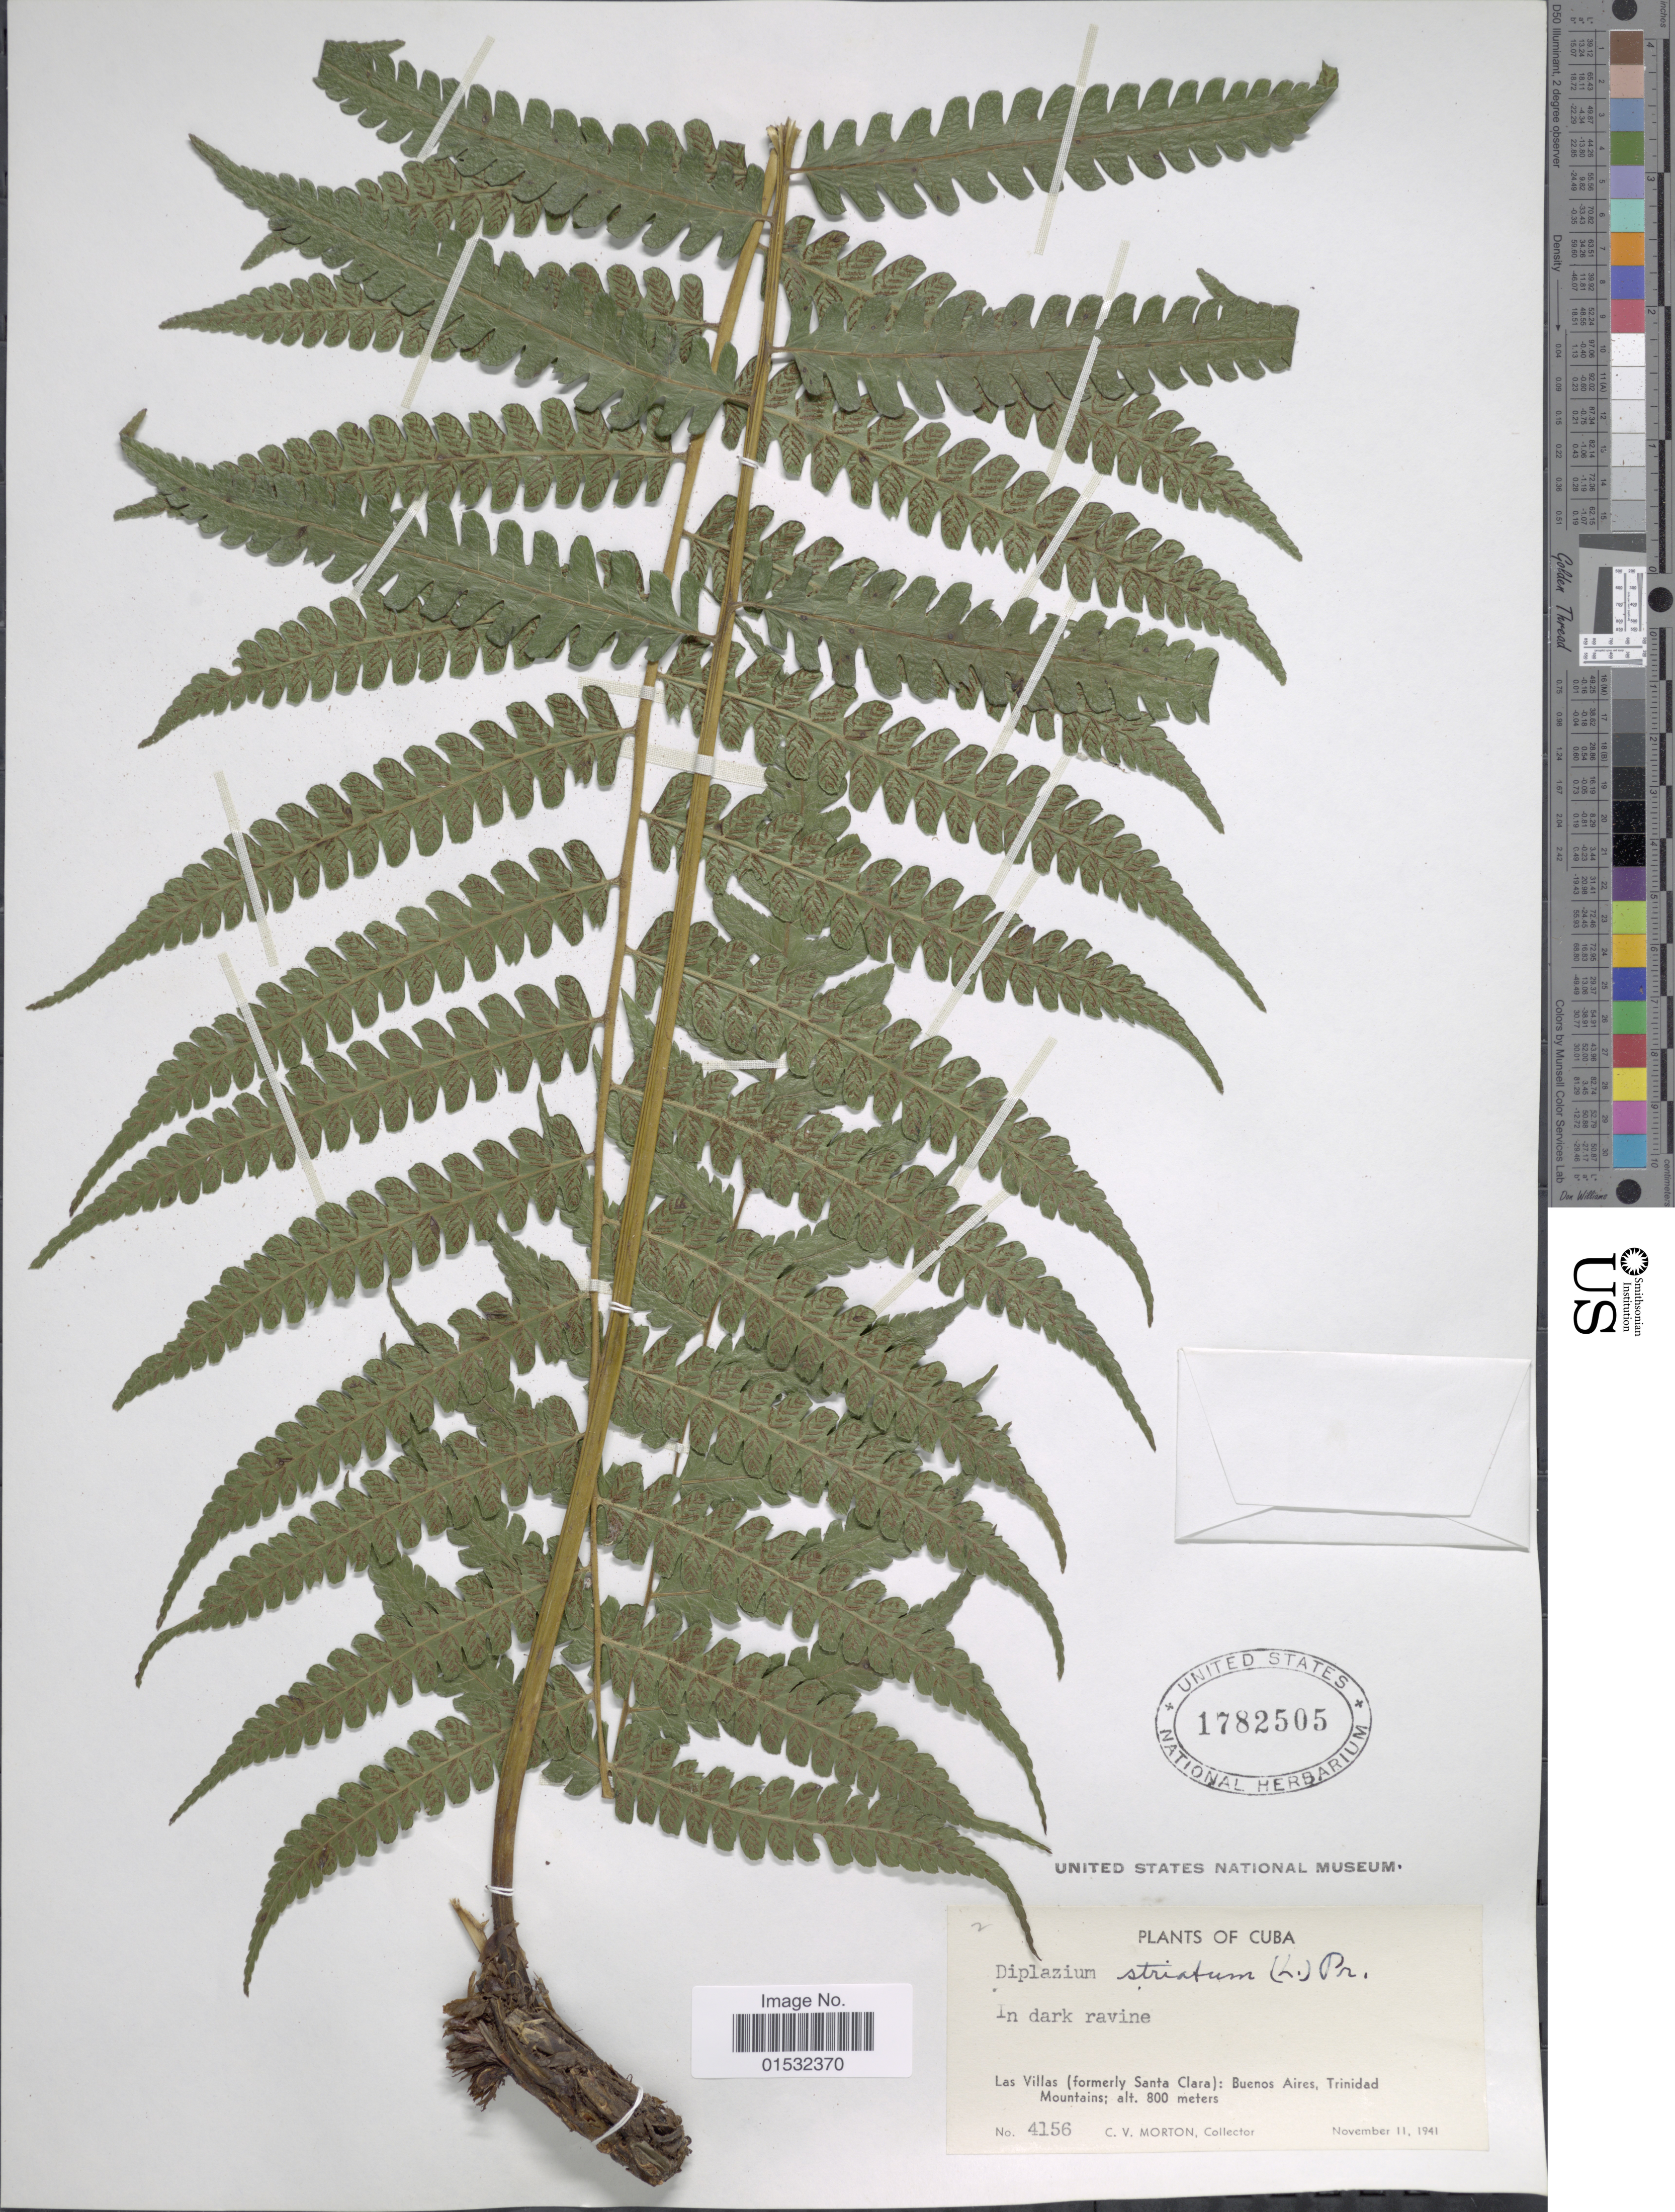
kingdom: Plantae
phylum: Tracheophyta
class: Polypodiopsida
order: Polypodiales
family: Athyriaceae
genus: Diplazium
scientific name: Diplazium striatum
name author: (L.) C. Presl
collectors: C. V. Morton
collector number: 4156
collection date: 1941-11-11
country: Cuba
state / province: Las Villas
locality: Las Villas (formerly Santa Clara): Buenos Aires, Trinidad Mountains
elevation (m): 800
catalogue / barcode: US 1782505